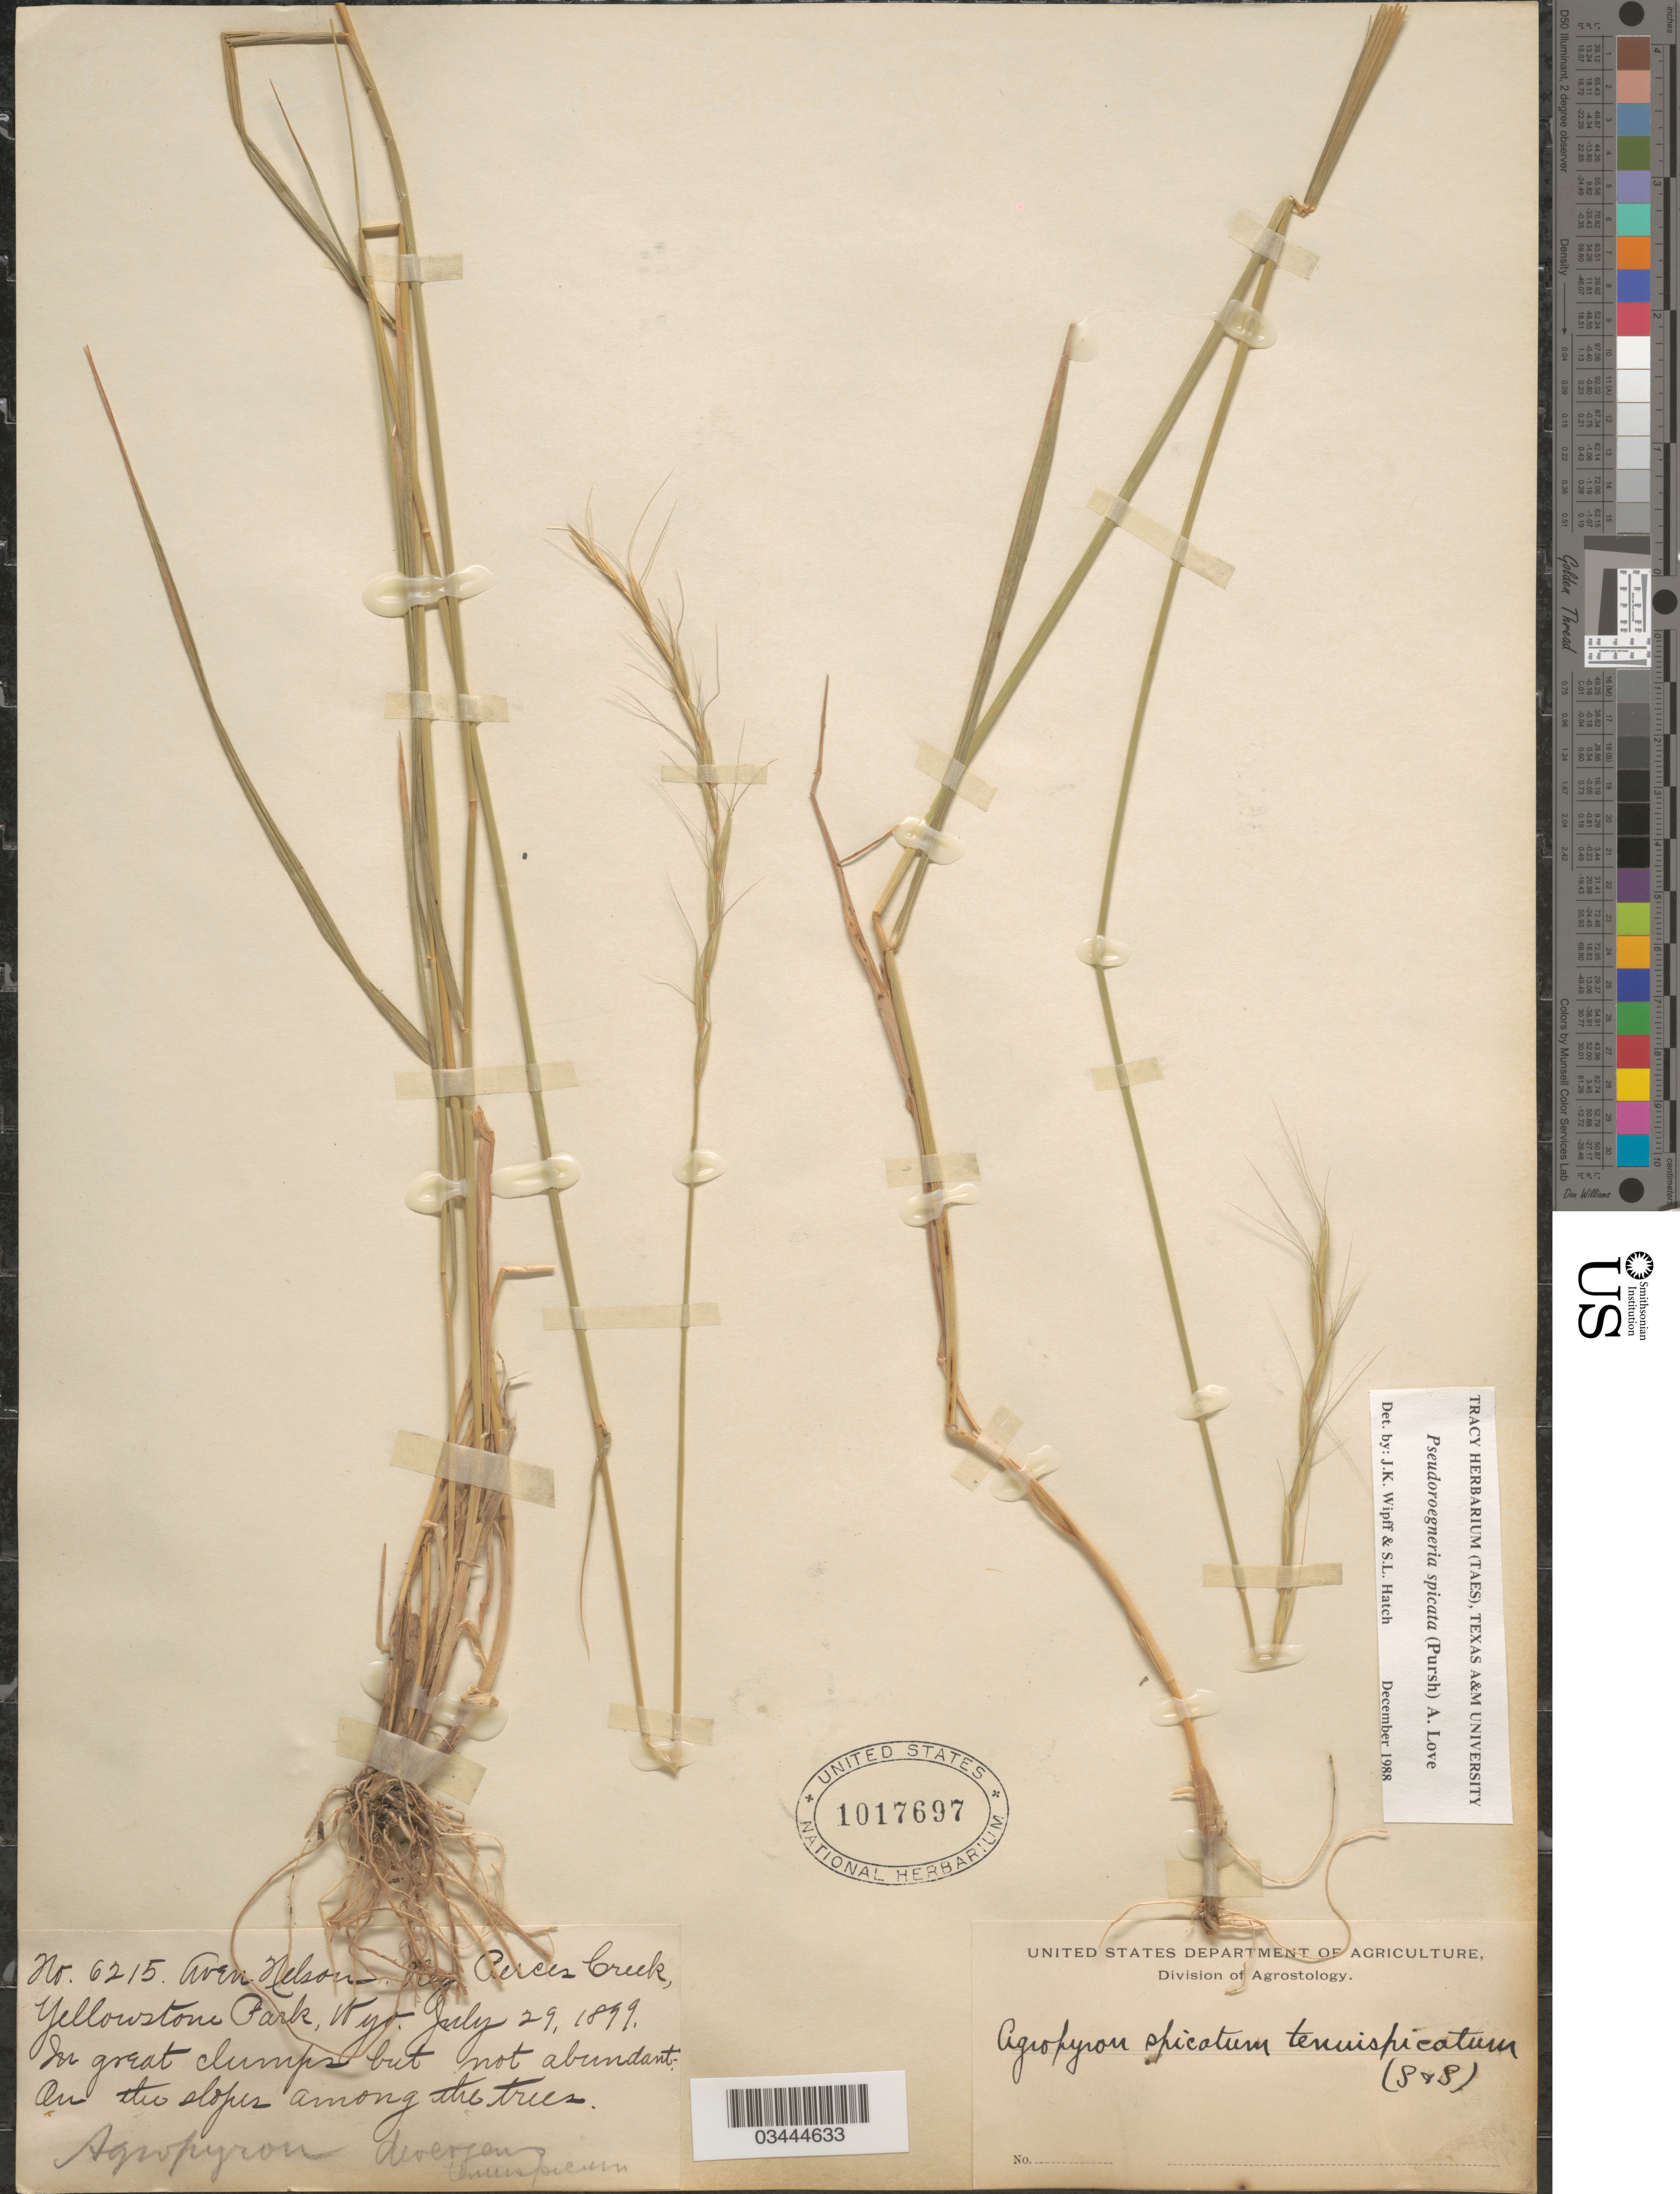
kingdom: Plantae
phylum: Tracheophyta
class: Liliopsida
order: Poales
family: Poaceae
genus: Pseudoroegneria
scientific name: Pseudoroegneria spicata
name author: (Pursh) Á. Löve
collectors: A. Nelson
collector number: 6215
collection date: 1899-07-29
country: United States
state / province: Wyoming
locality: Nez Perces Creek, Yellowstone Park.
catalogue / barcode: US 1017697